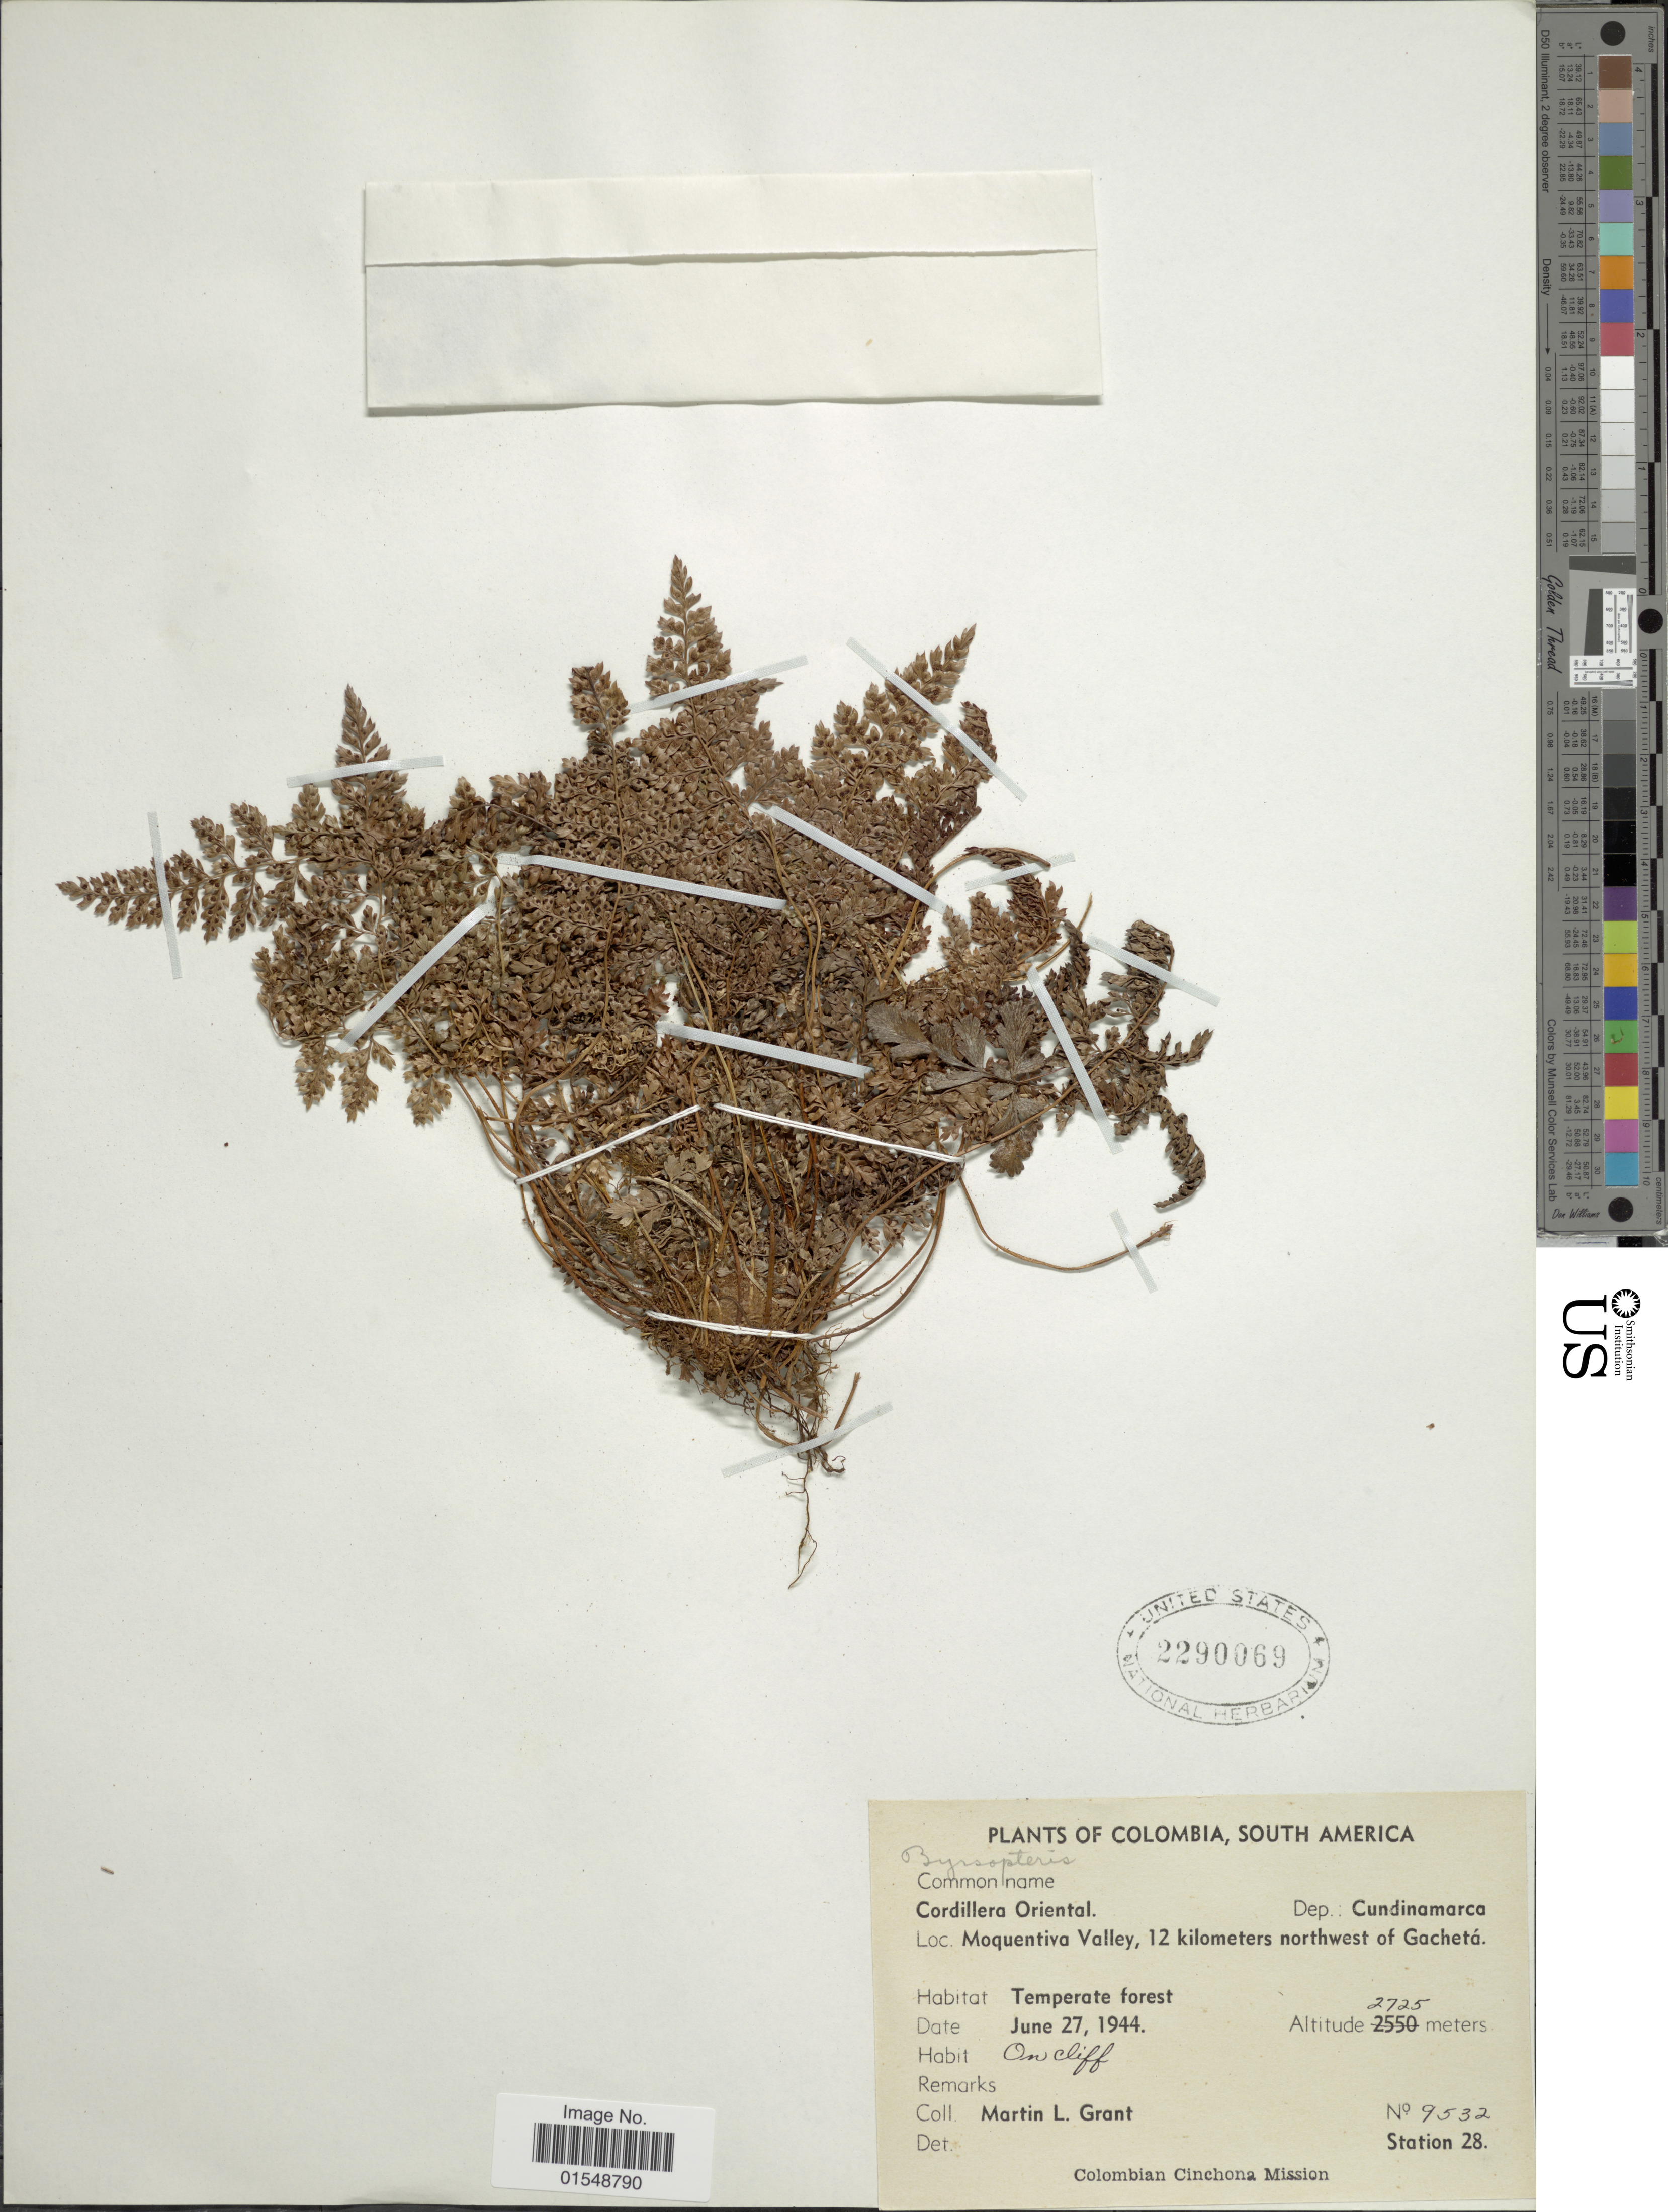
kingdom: Plantae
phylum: Tracheophyta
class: Polypodiopsida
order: Polypodiales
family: Dryopteridaceae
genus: Arachniodes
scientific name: Arachniodes denticulata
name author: (Sw.) Ching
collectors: M. L. Grant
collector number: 9532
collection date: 1944-06-27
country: Colombia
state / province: Cundinamarca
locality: South America, Cordillera Oriental, Moquentiva Valley, 12 kilometers northwest of Gachetá, Station 28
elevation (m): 2725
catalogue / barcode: US 2290069